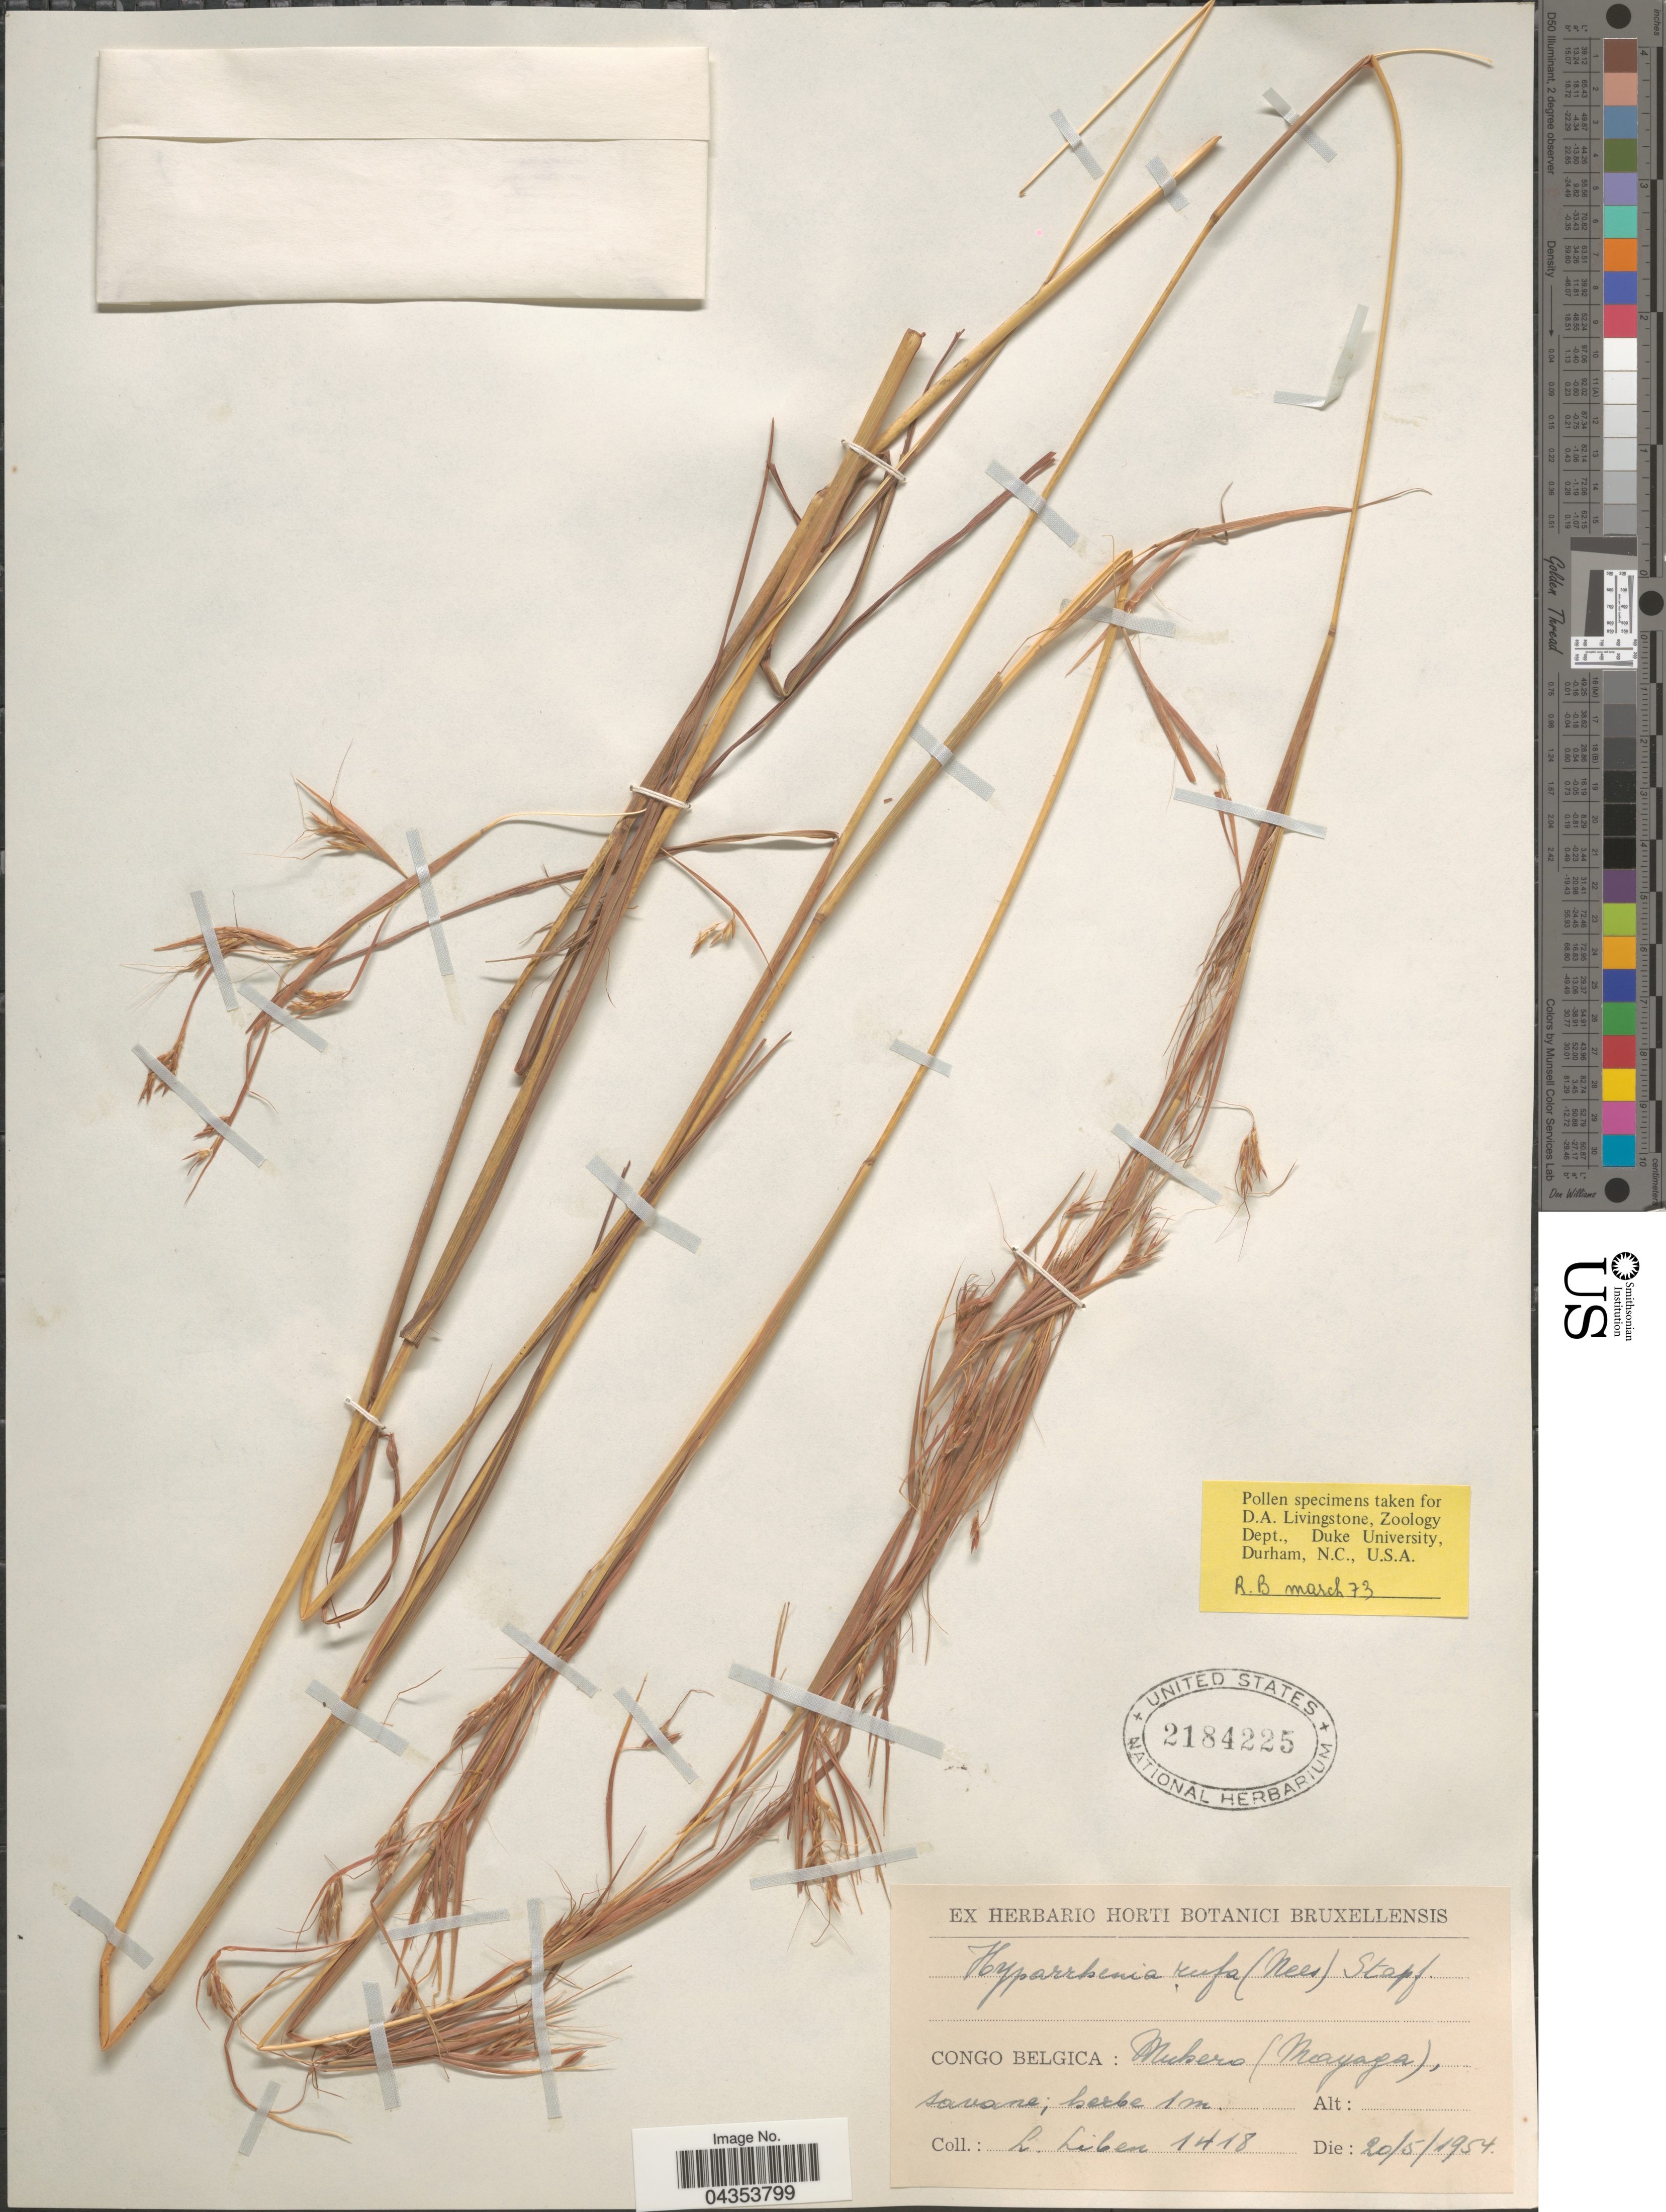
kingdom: Plantae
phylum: Tracheophyta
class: Liliopsida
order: Poales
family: Poaceae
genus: Hyparrhenia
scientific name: Hyparrhenia rufa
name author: (Nees) Stapf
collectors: L. Liben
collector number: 1418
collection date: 1954-05-20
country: Rwanda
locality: Congo Belgica: Muhero (Mayaga).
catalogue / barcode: US 2184225